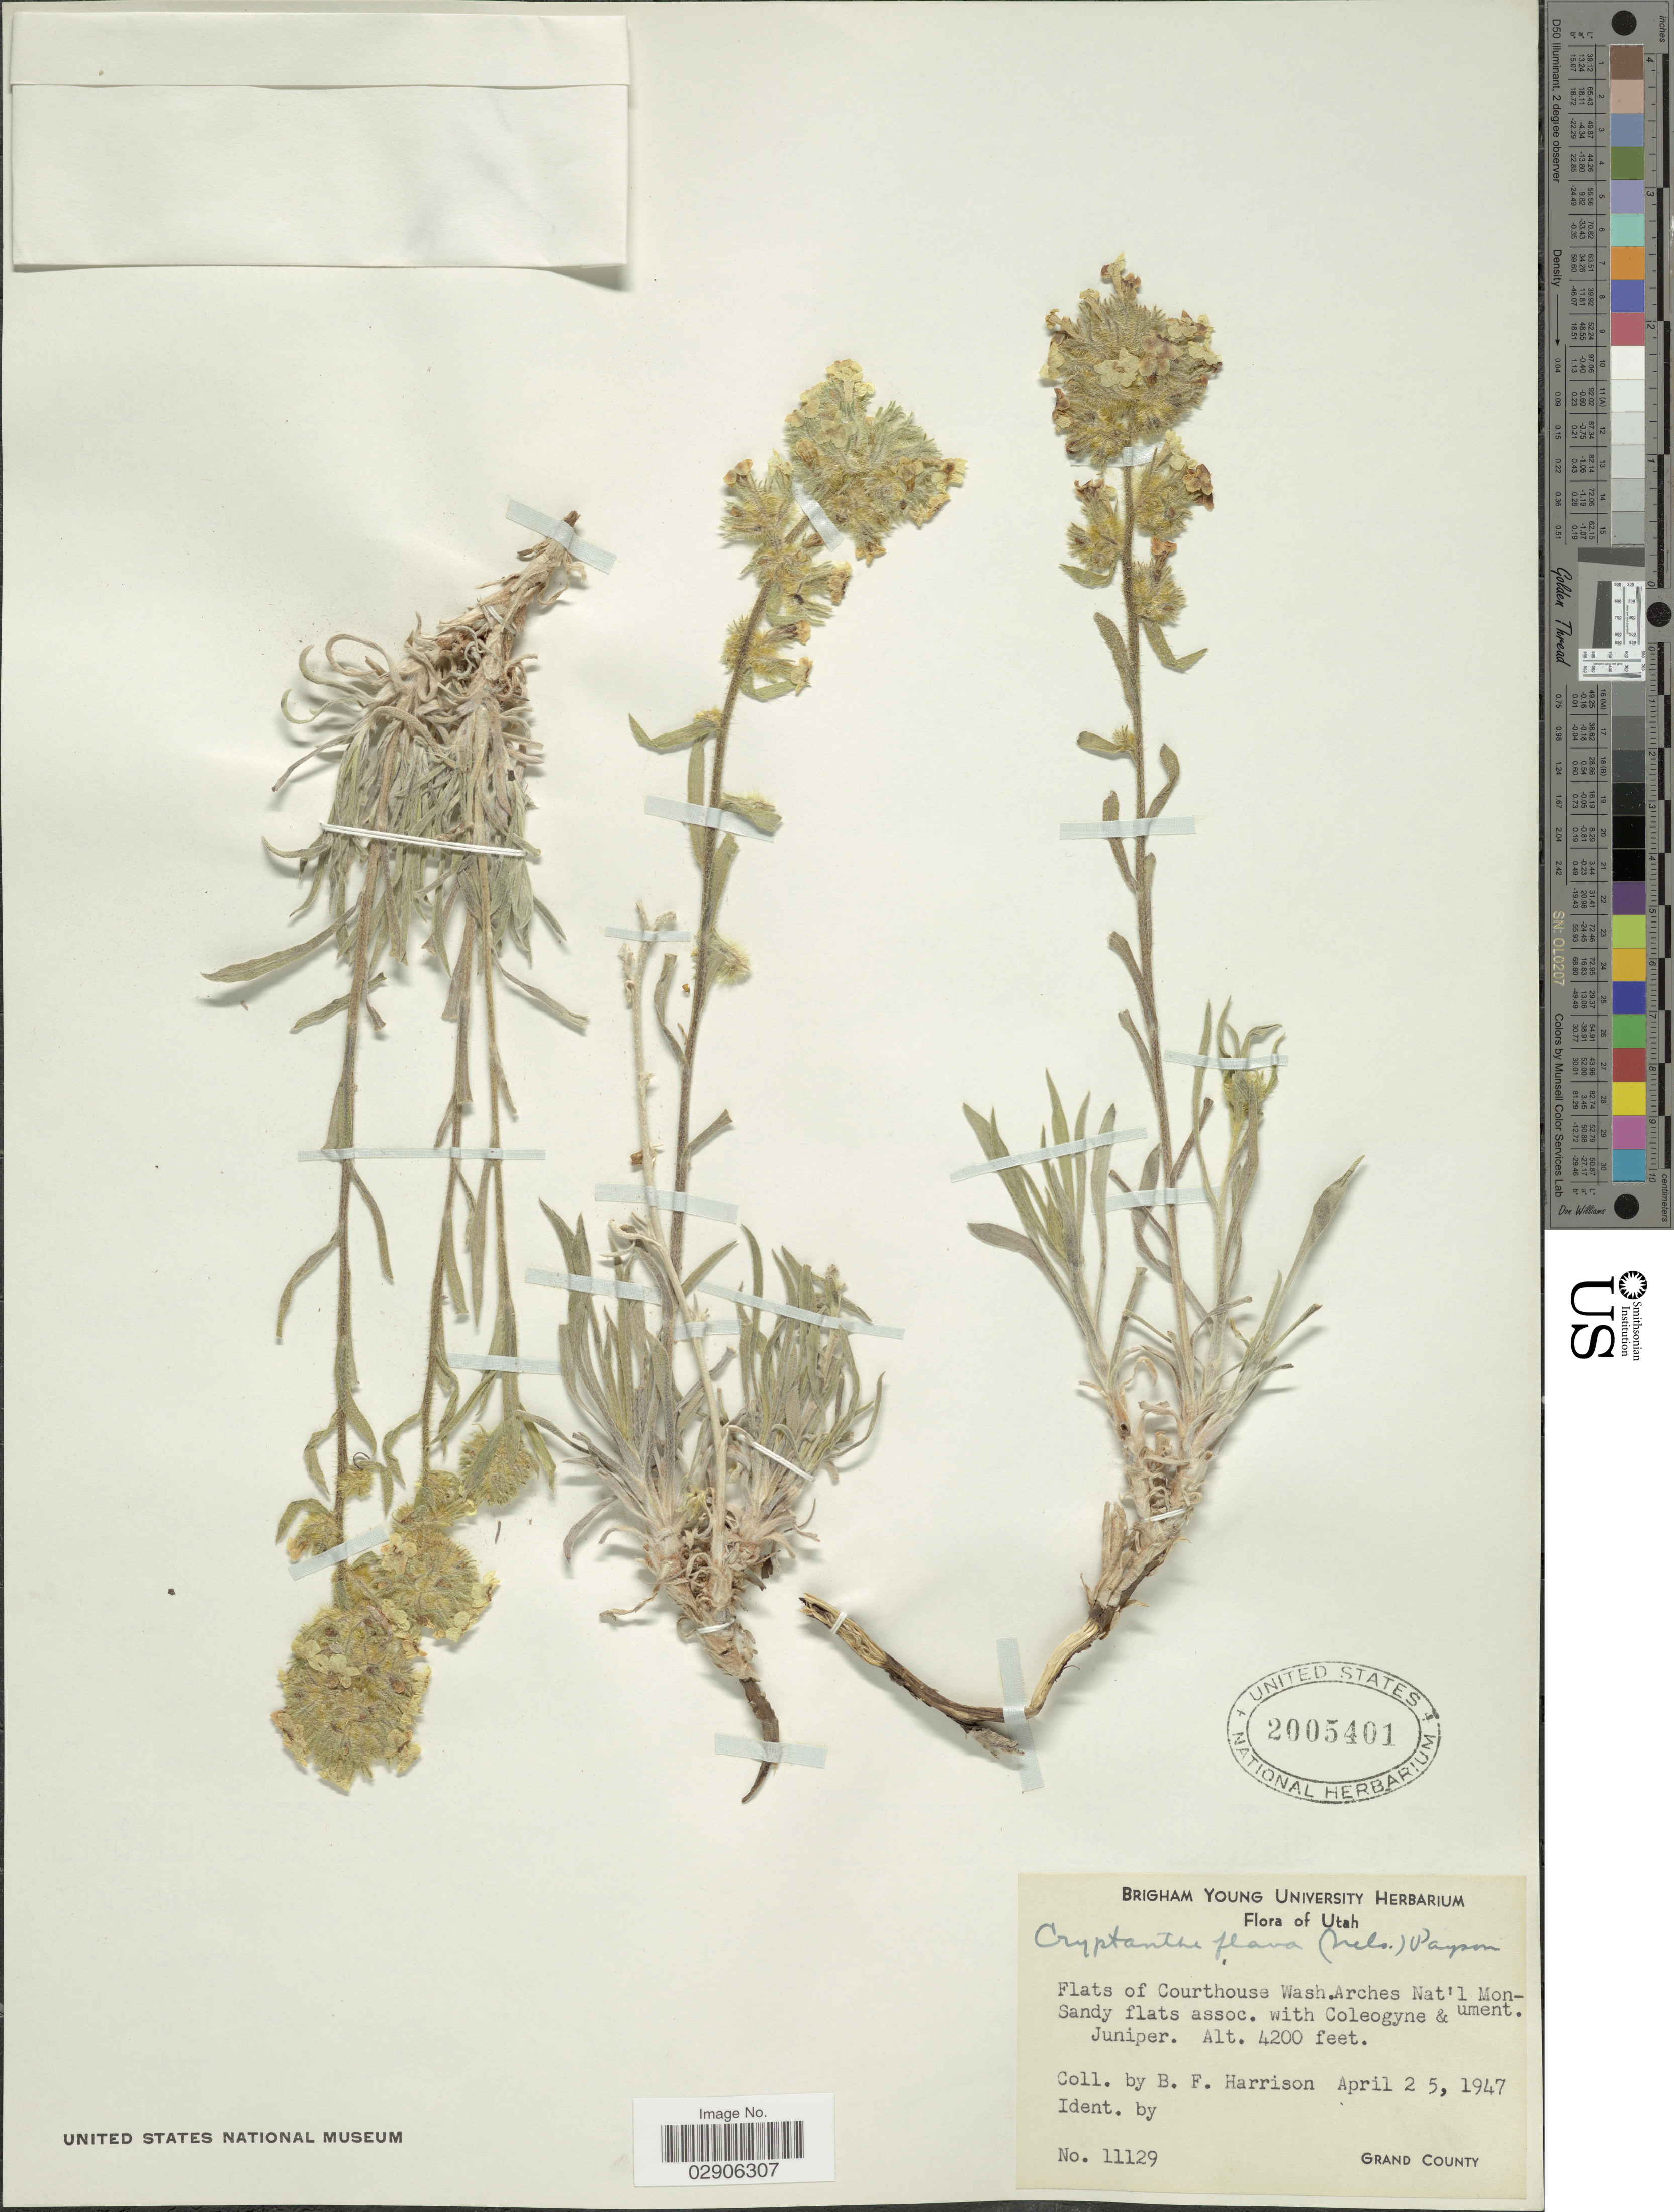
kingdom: Plantae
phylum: Tracheophyta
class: Magnoliopsida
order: Boraginales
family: Boraginaceae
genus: Cryptantha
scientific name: Cryptantha flava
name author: (A. Nelson) Payson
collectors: B. F. Harrison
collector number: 11129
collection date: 1947-04-25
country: United States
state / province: Utah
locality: Grand County.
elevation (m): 1280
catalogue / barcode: US 2005401